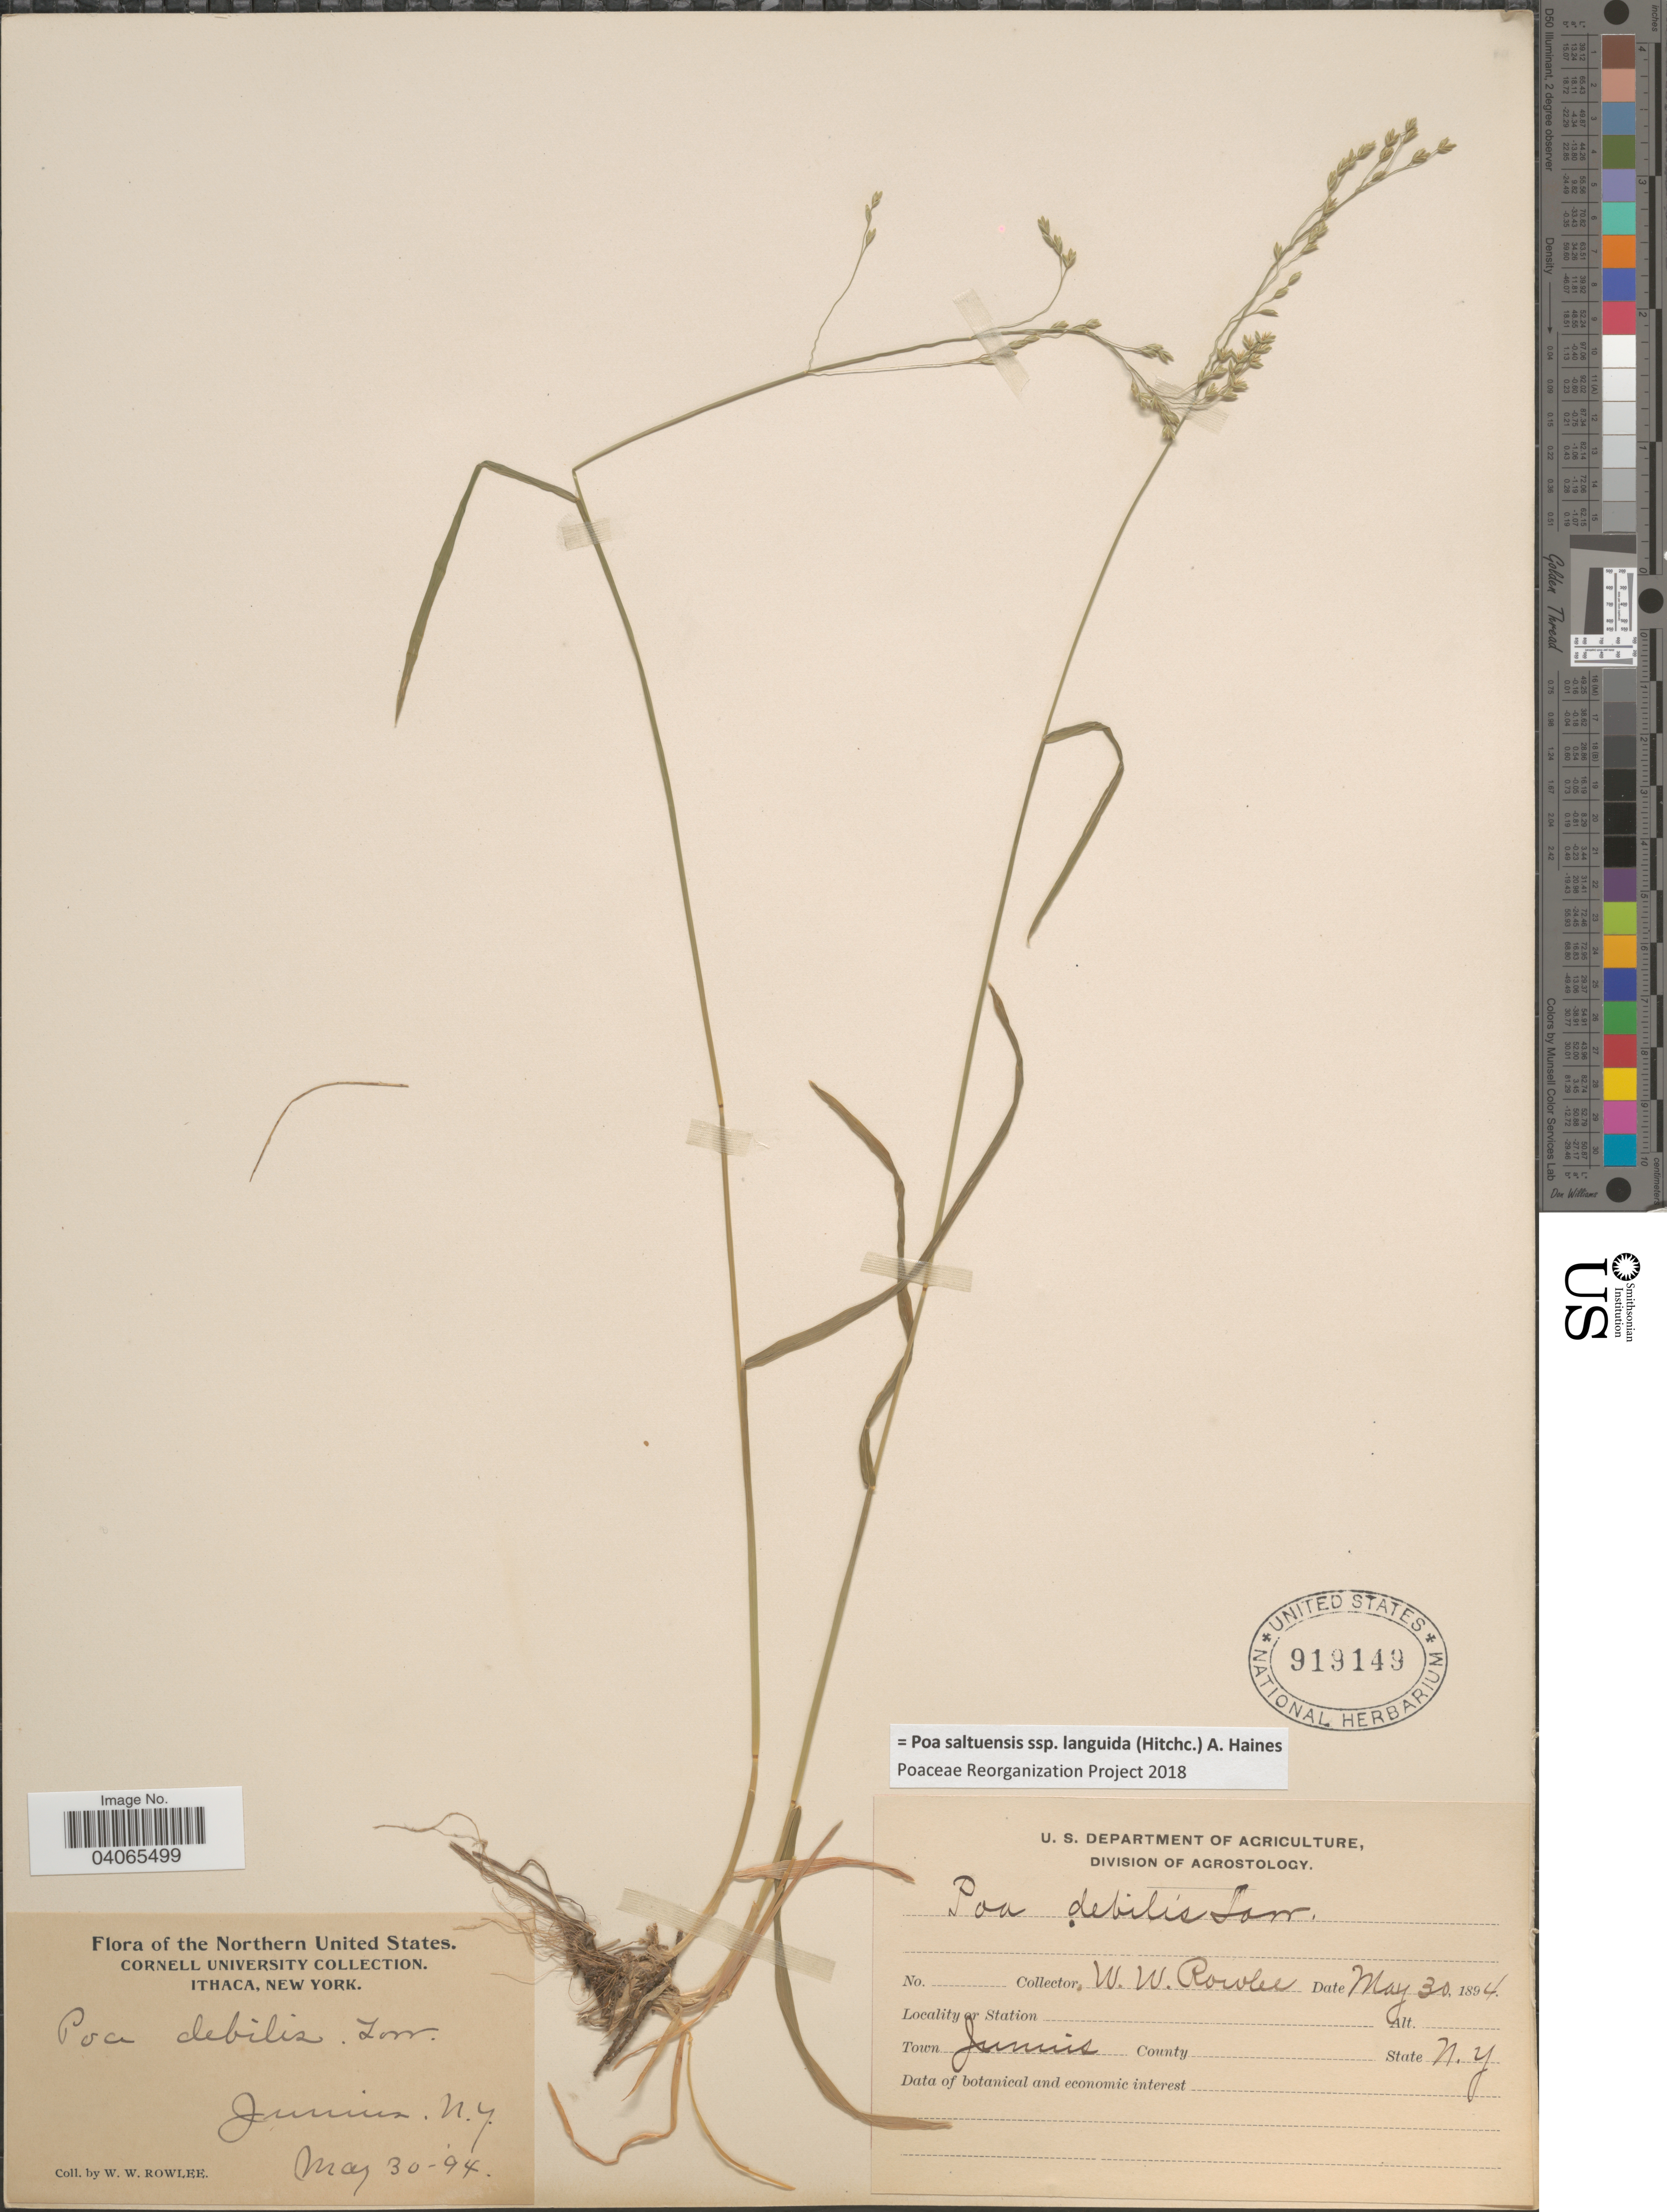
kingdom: Plantae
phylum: Tracheophyta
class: Liliopsida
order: Poales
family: Poaceae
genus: Poa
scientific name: Poa saltuensis subsp. languida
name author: (Hitchc.) A. Haines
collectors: W. W. Rowlee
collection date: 1894-05-30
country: United States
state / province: New York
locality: The Northern United States. Town Junius.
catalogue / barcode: US 919149